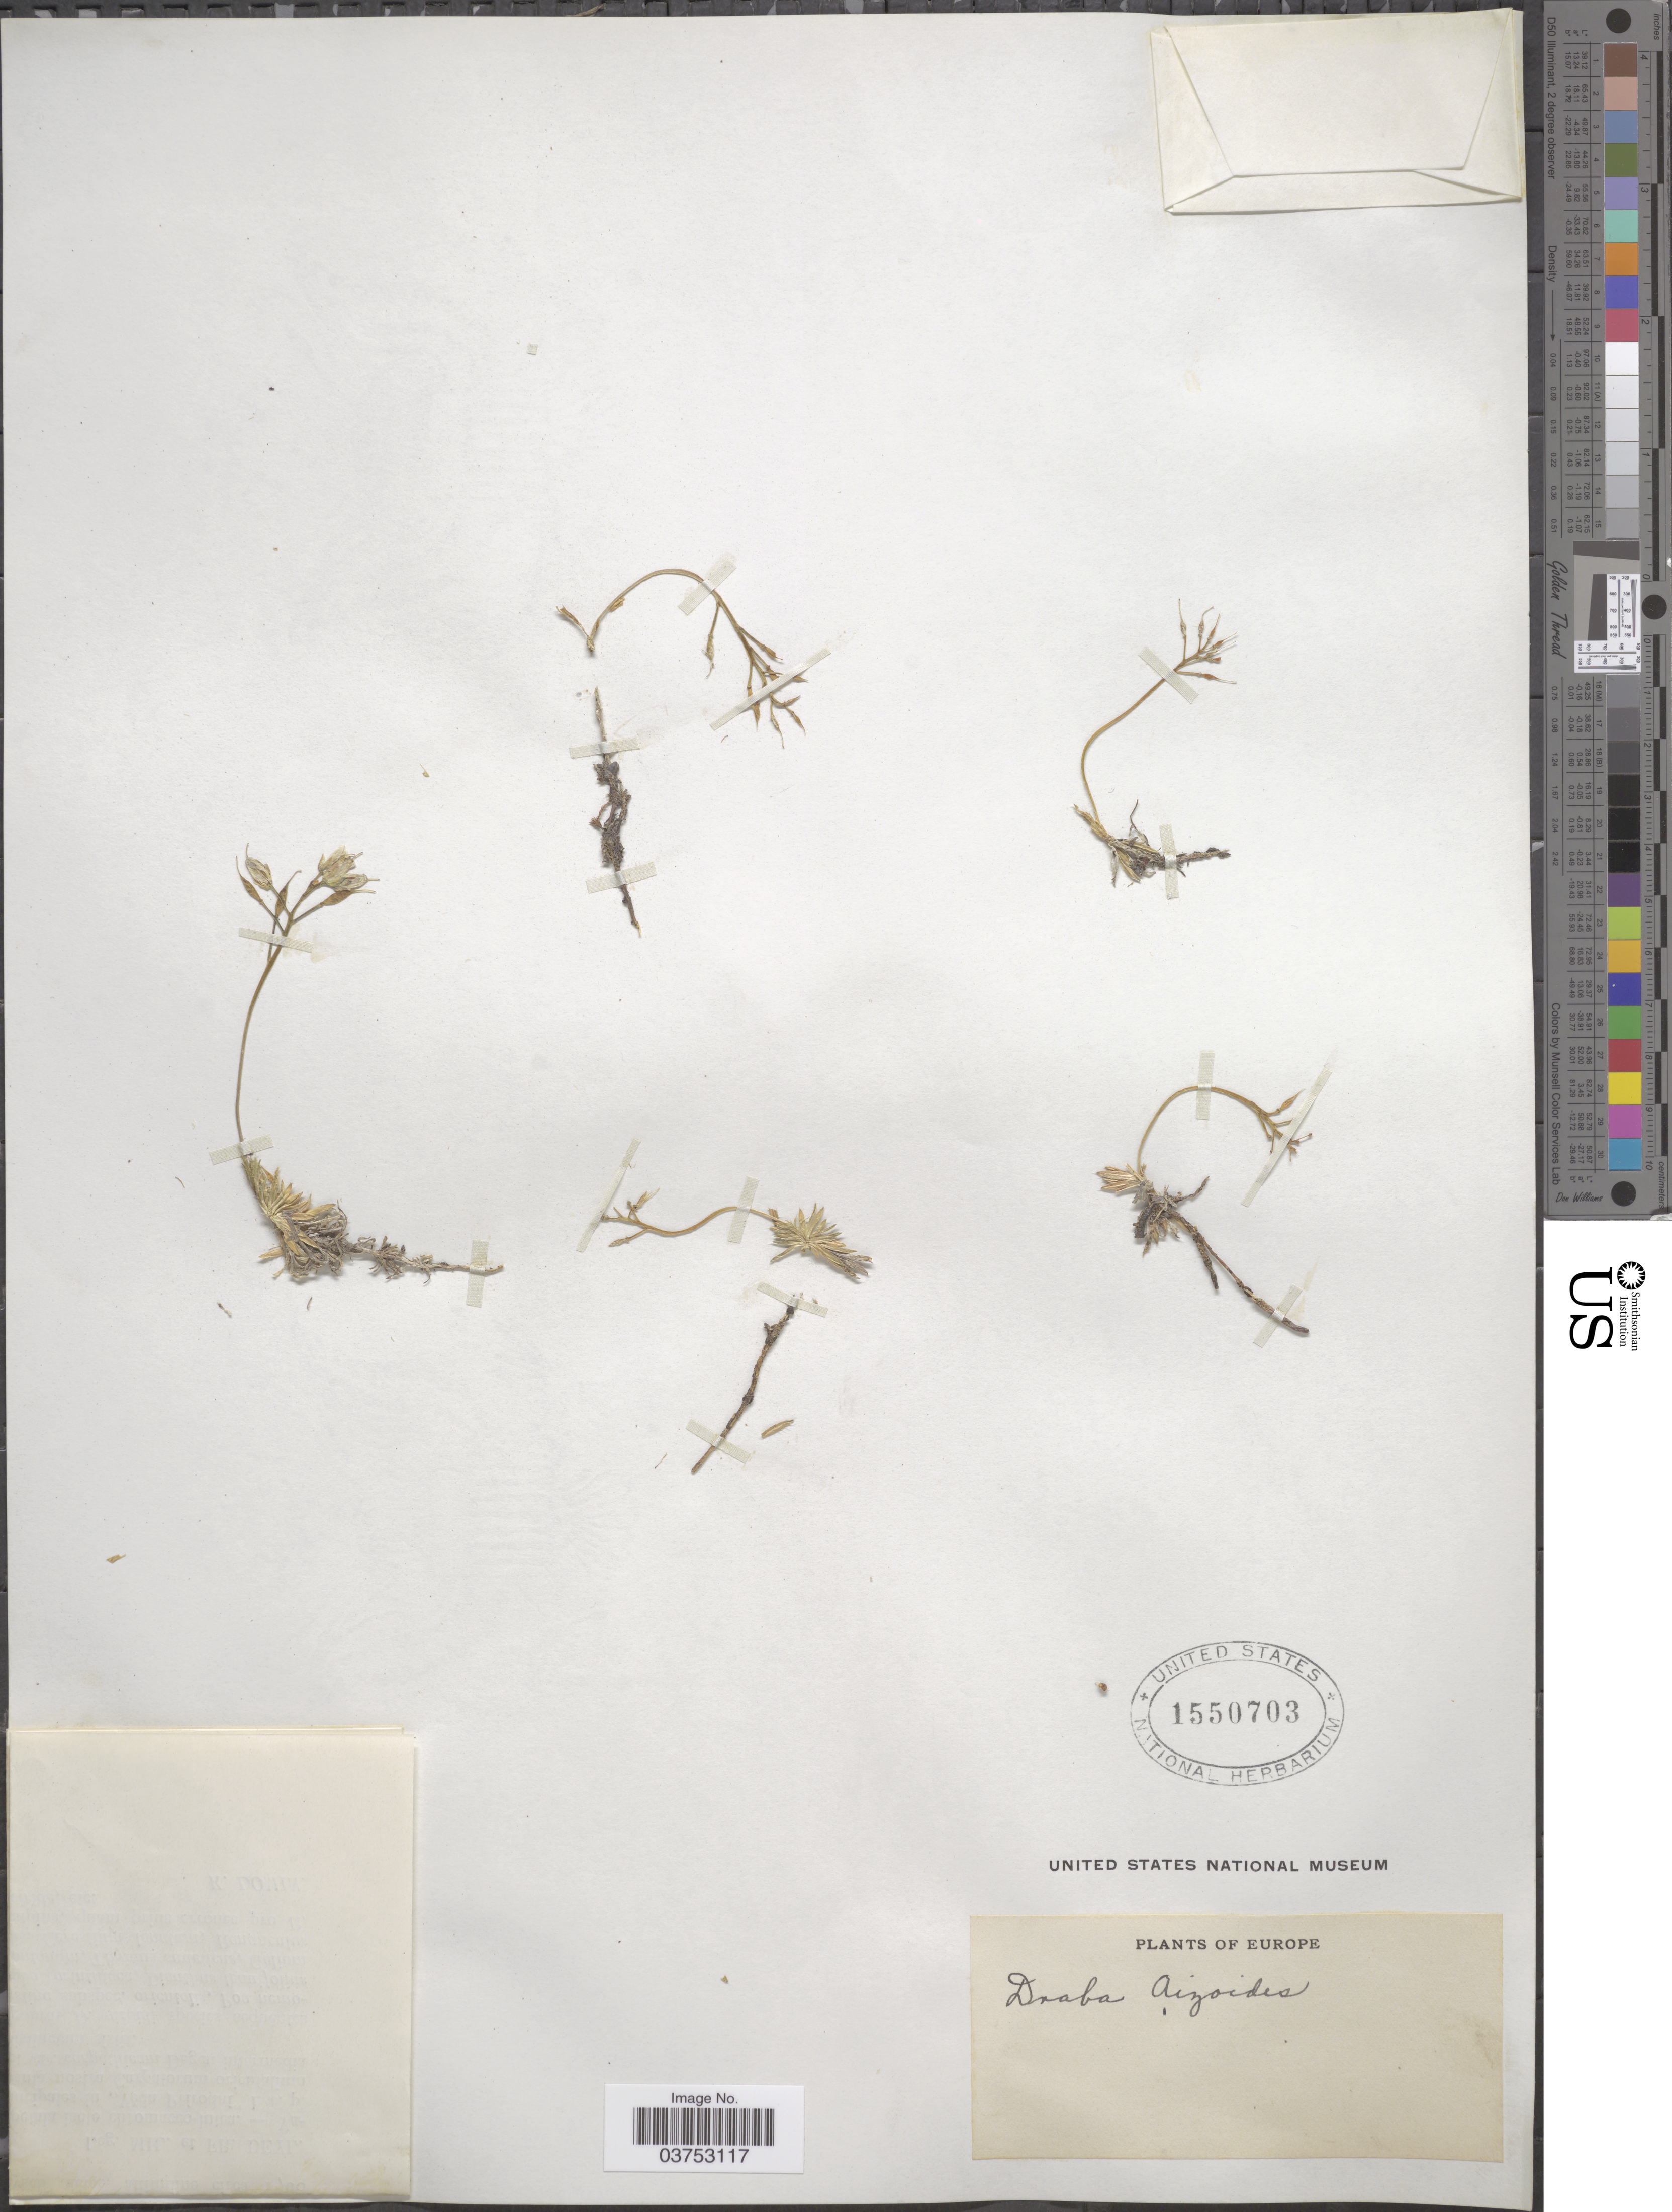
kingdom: Plantae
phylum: Tracheophyta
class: Magnoliopsida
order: Brassicales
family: Brassicaceae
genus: Draba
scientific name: Draba aizoides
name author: L.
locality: Europe.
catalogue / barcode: US 1550703